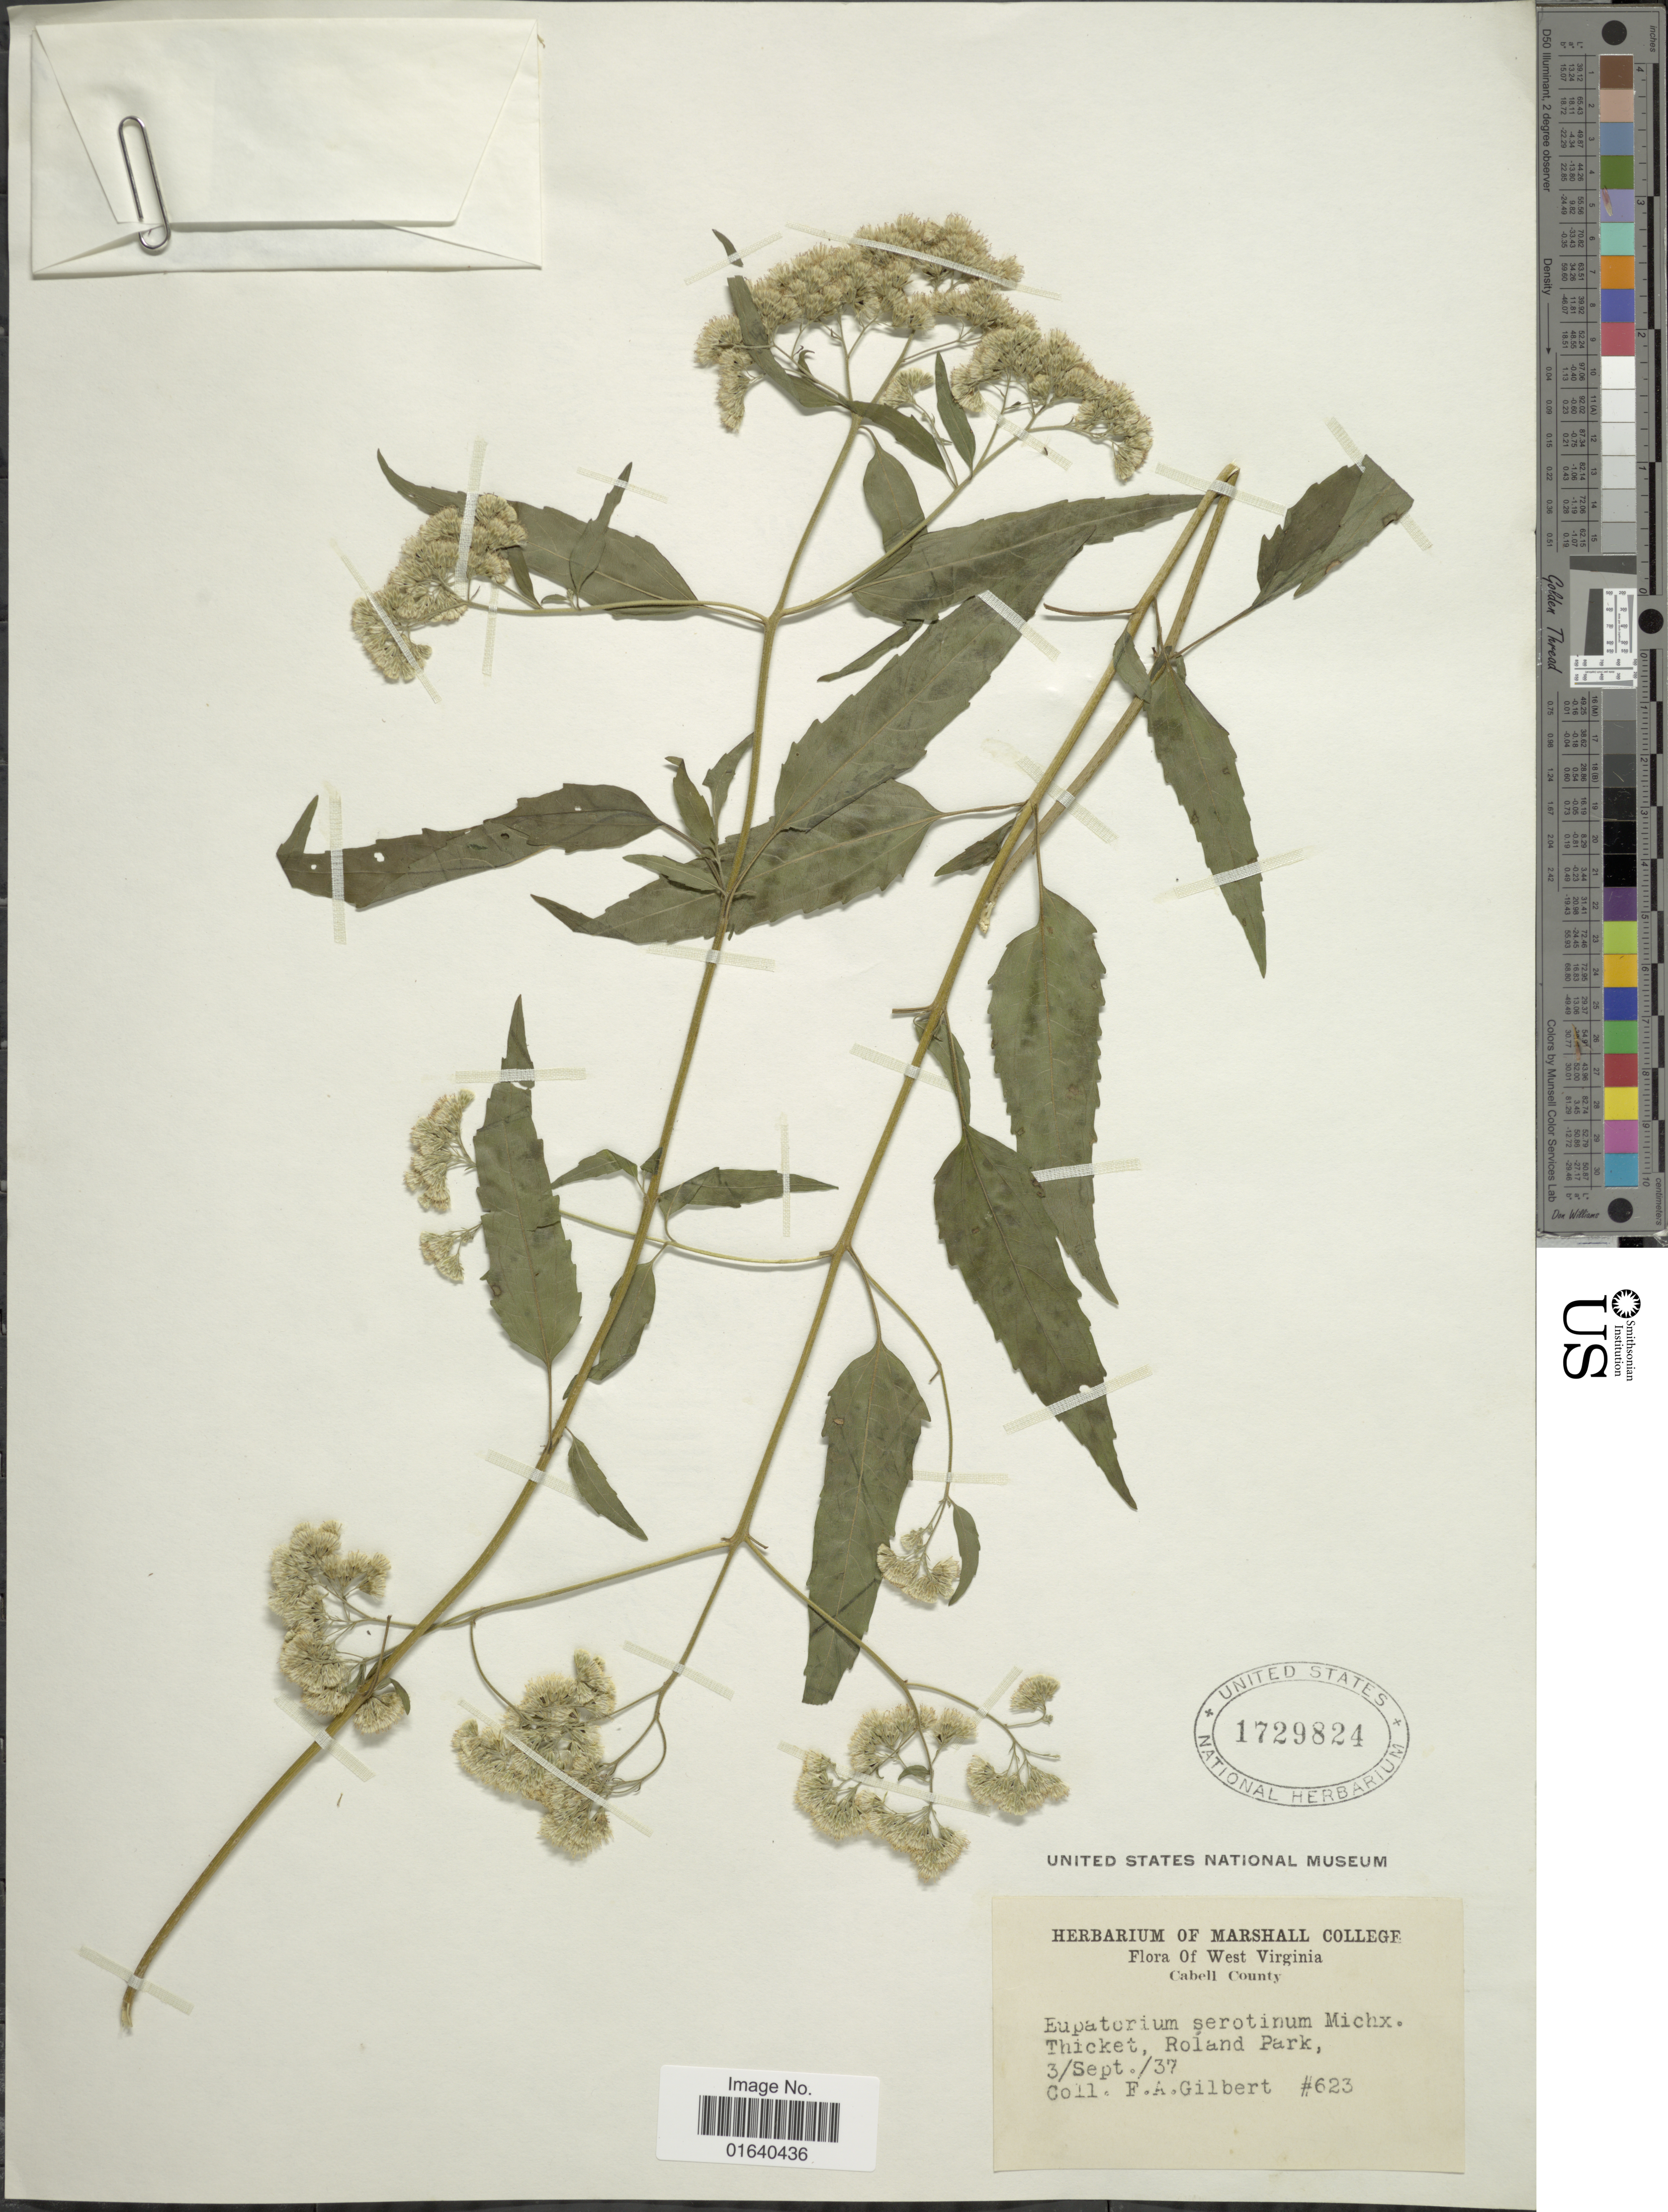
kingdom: Plantae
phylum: Tracheophyta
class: Magnoliopsida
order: Asterales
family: Asteraceae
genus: Eupatorium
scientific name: Eupatorium serotinum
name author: Michx.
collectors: F. A. Gilbert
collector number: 623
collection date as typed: Transcribed d/m/y: 3/9/37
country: United States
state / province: West Virginia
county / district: Cabell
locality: Cabell County, Thicket, Roland Park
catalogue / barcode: US 1729824